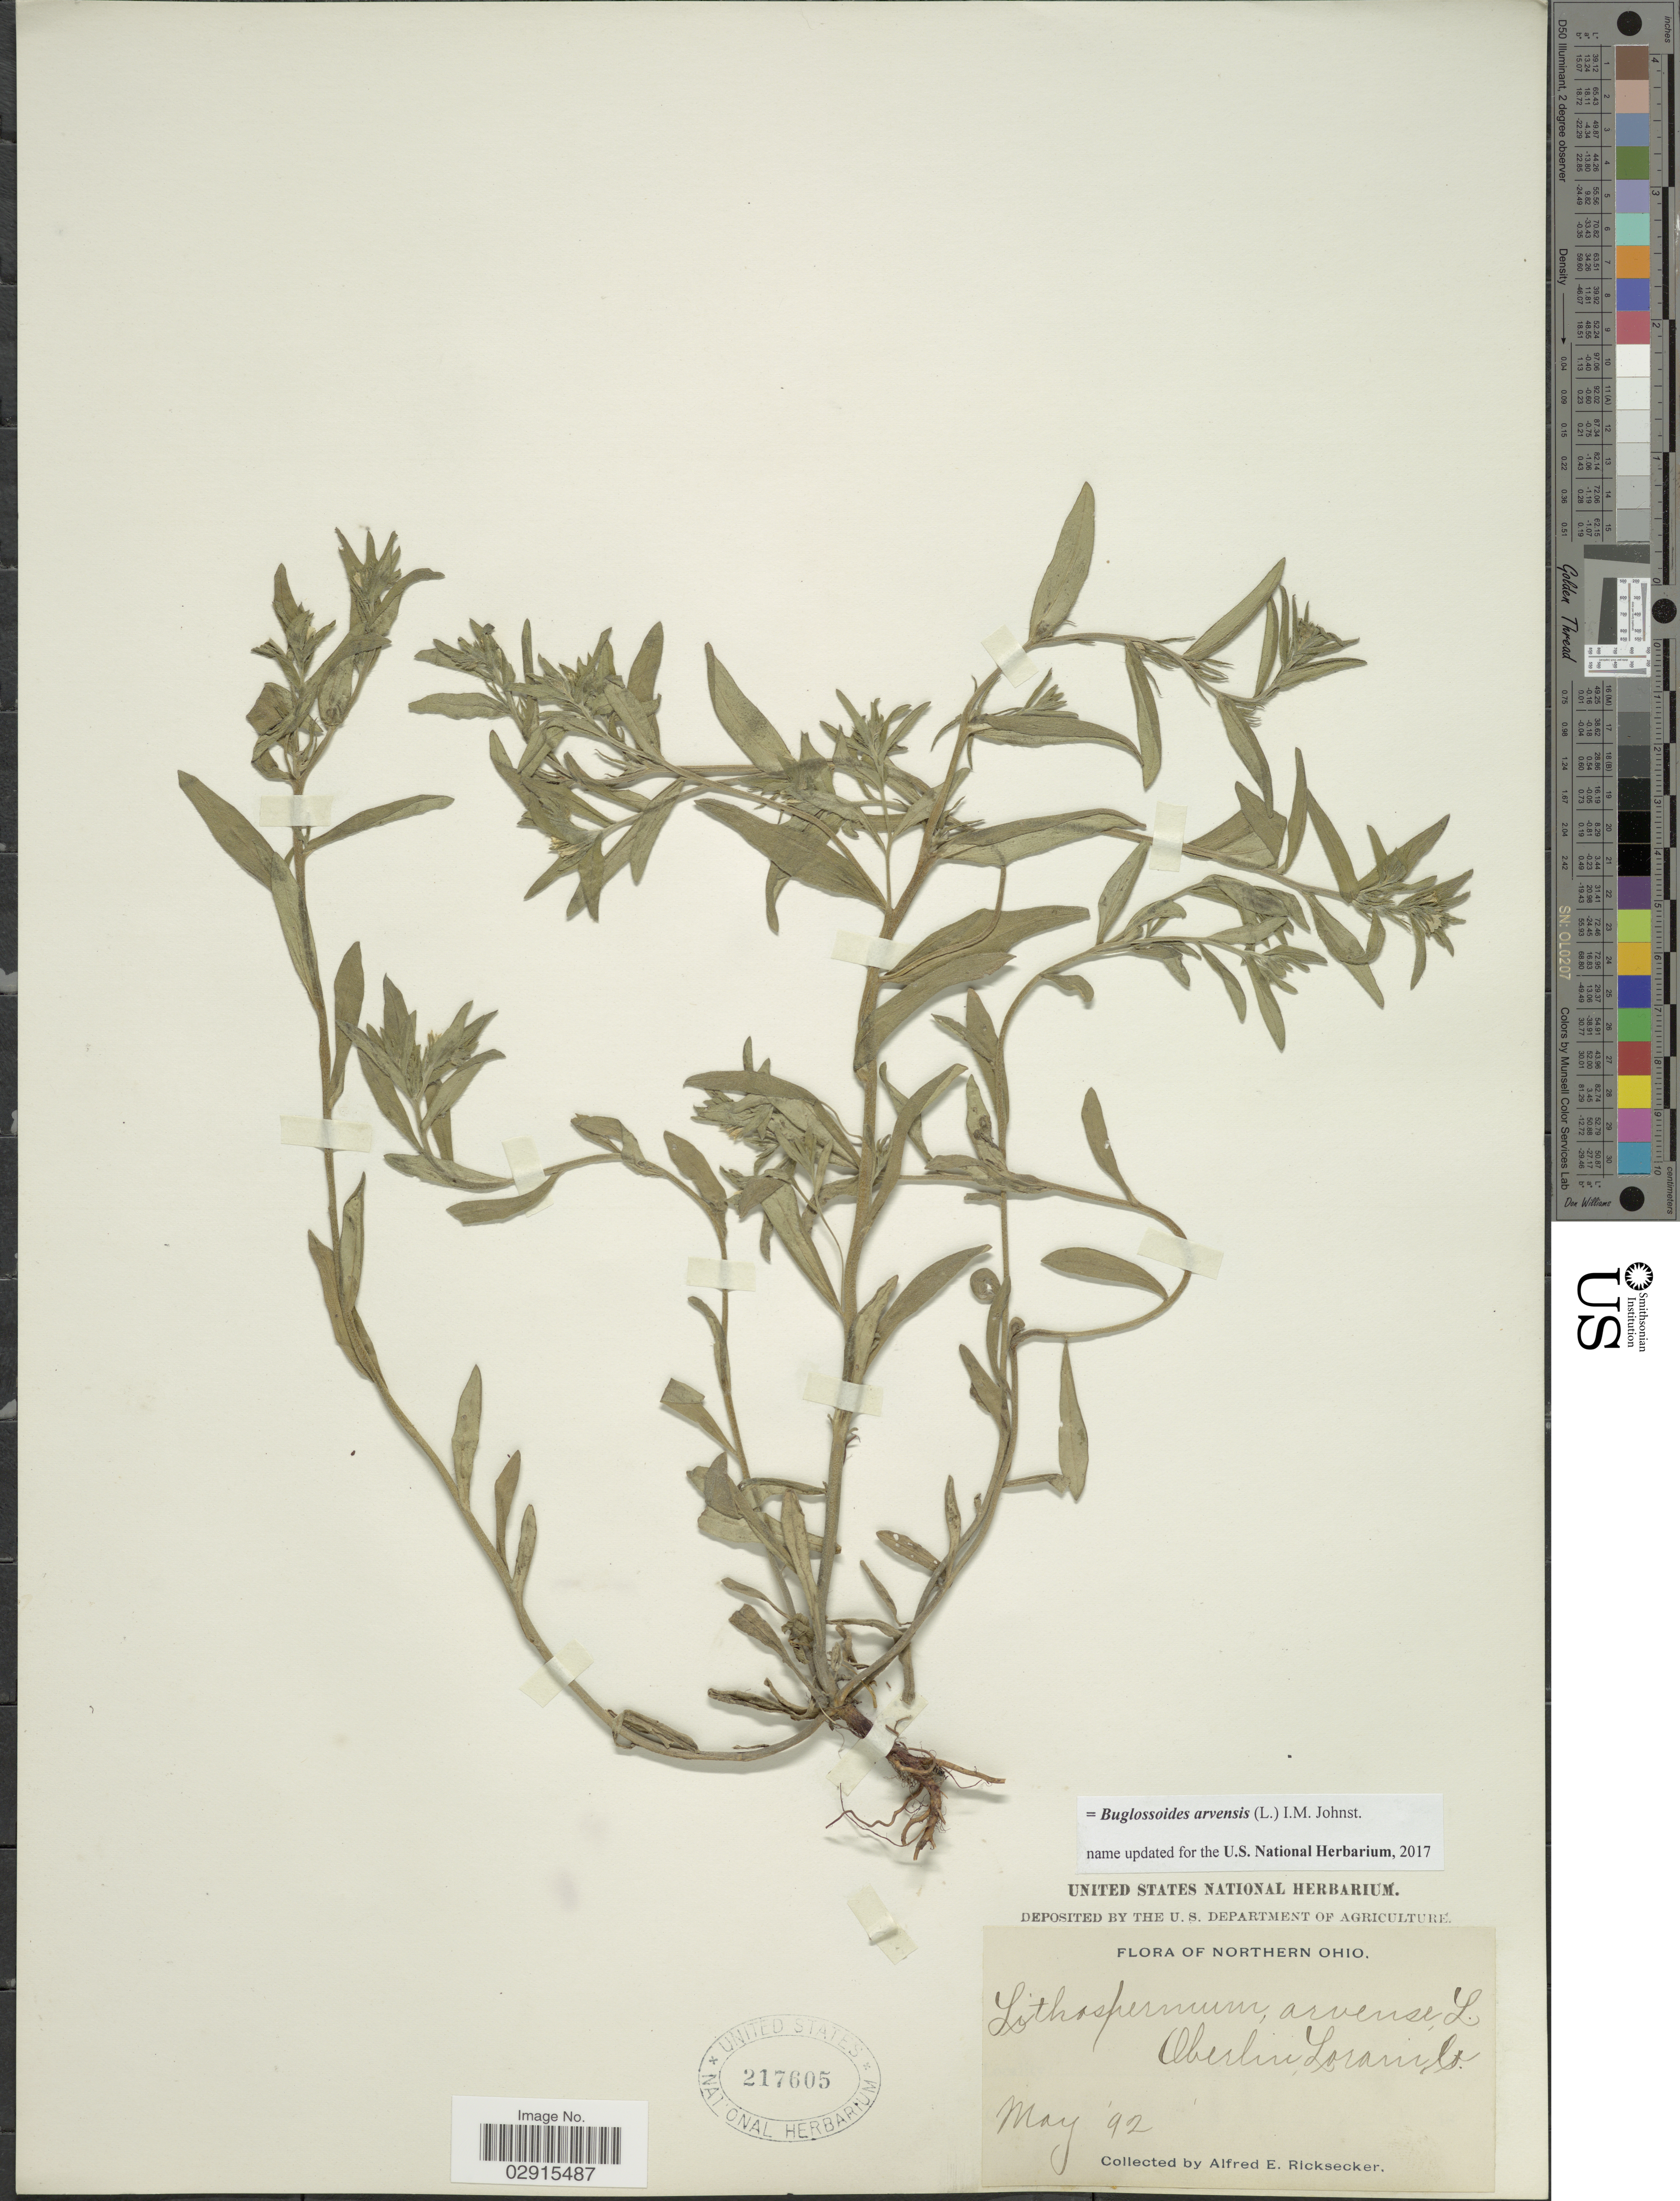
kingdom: Plantae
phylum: Tracheophyta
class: Magnoliopsida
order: Boraginales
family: Boraginaceae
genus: Buglossoides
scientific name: Buglossoides arvensis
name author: (L.) I.M. Johnst.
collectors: A. E. Ricksecker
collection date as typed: Transcribed d/m/y: /5/92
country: United States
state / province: Ohio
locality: Northern Ohio.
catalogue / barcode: US 217605